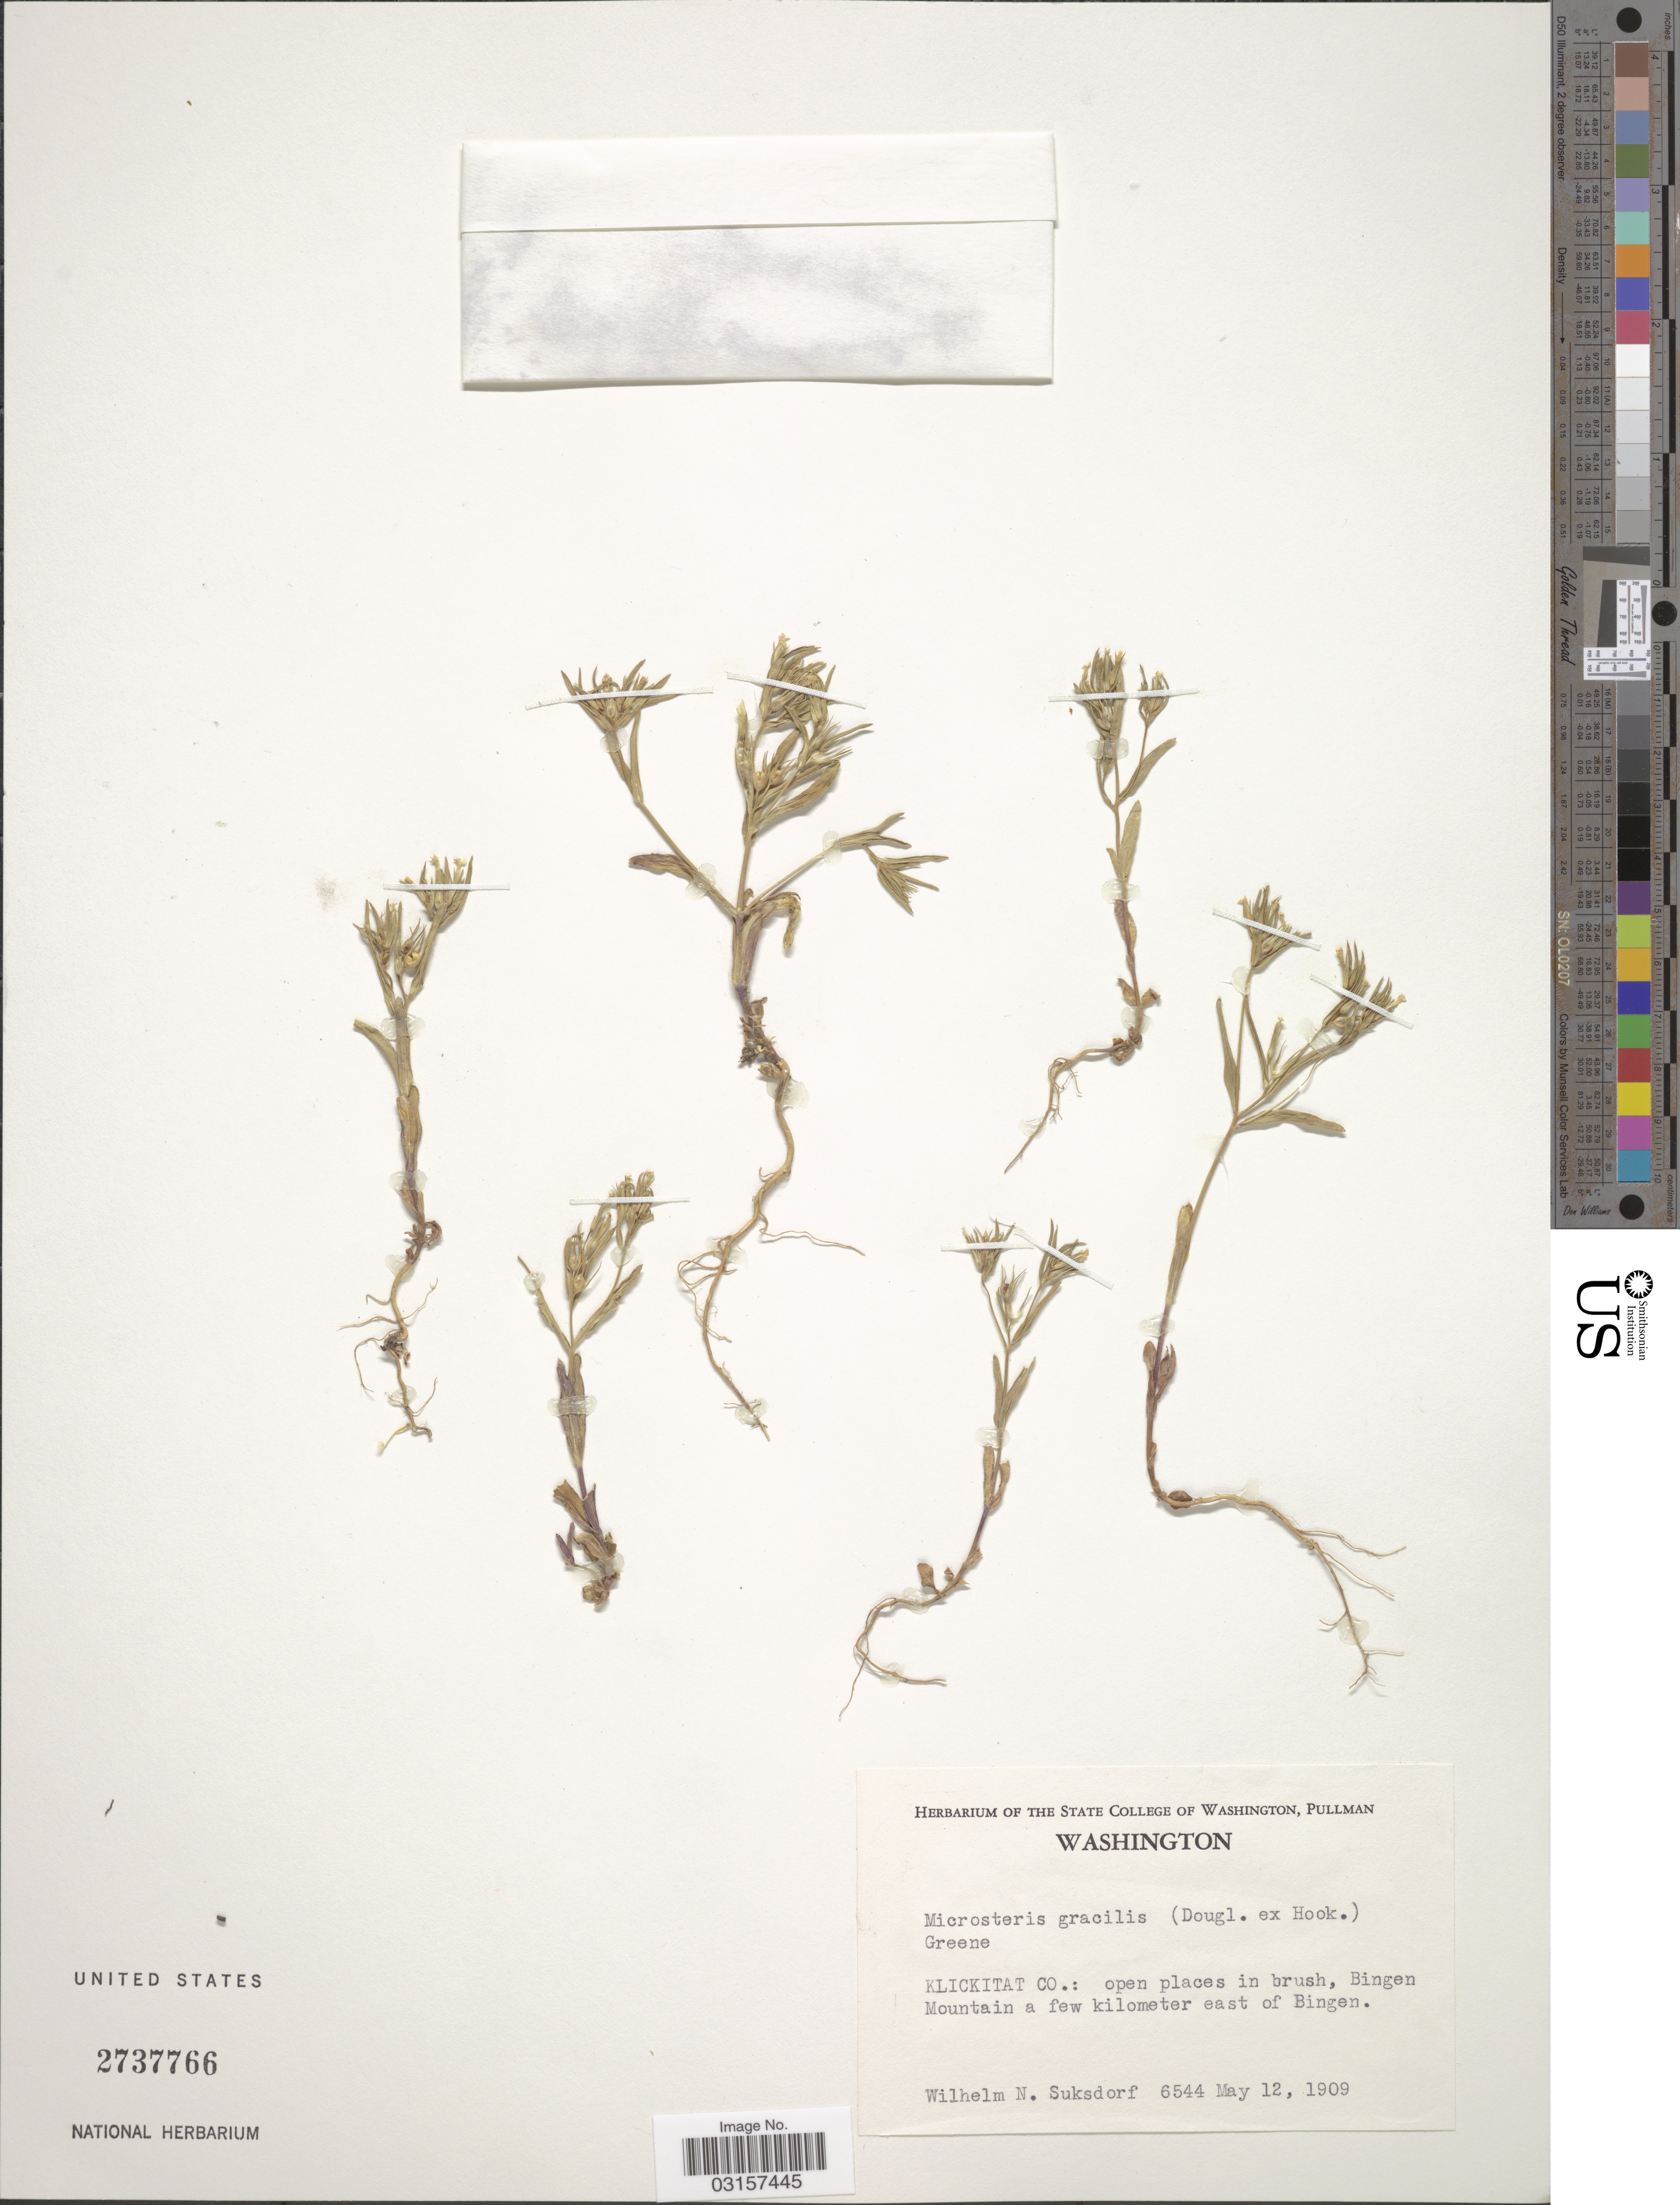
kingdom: Plantae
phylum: Tracheophyta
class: Magnoliopsida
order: Ericales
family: Polemoniaceae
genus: Microsteris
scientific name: Microsteris gracilis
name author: (Hook.) Greene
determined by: (US) Smithsonian Institution - National Museum of Natural History - Department of Botany (UNITED STATES)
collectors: W. N. Suksdorf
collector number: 6544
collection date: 1909-05-12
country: United States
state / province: Washington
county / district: Klickitat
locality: Klickitat Co.: open places in brush, Bingen Mountain a few kilometer east of Bingen.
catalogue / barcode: US 2737766